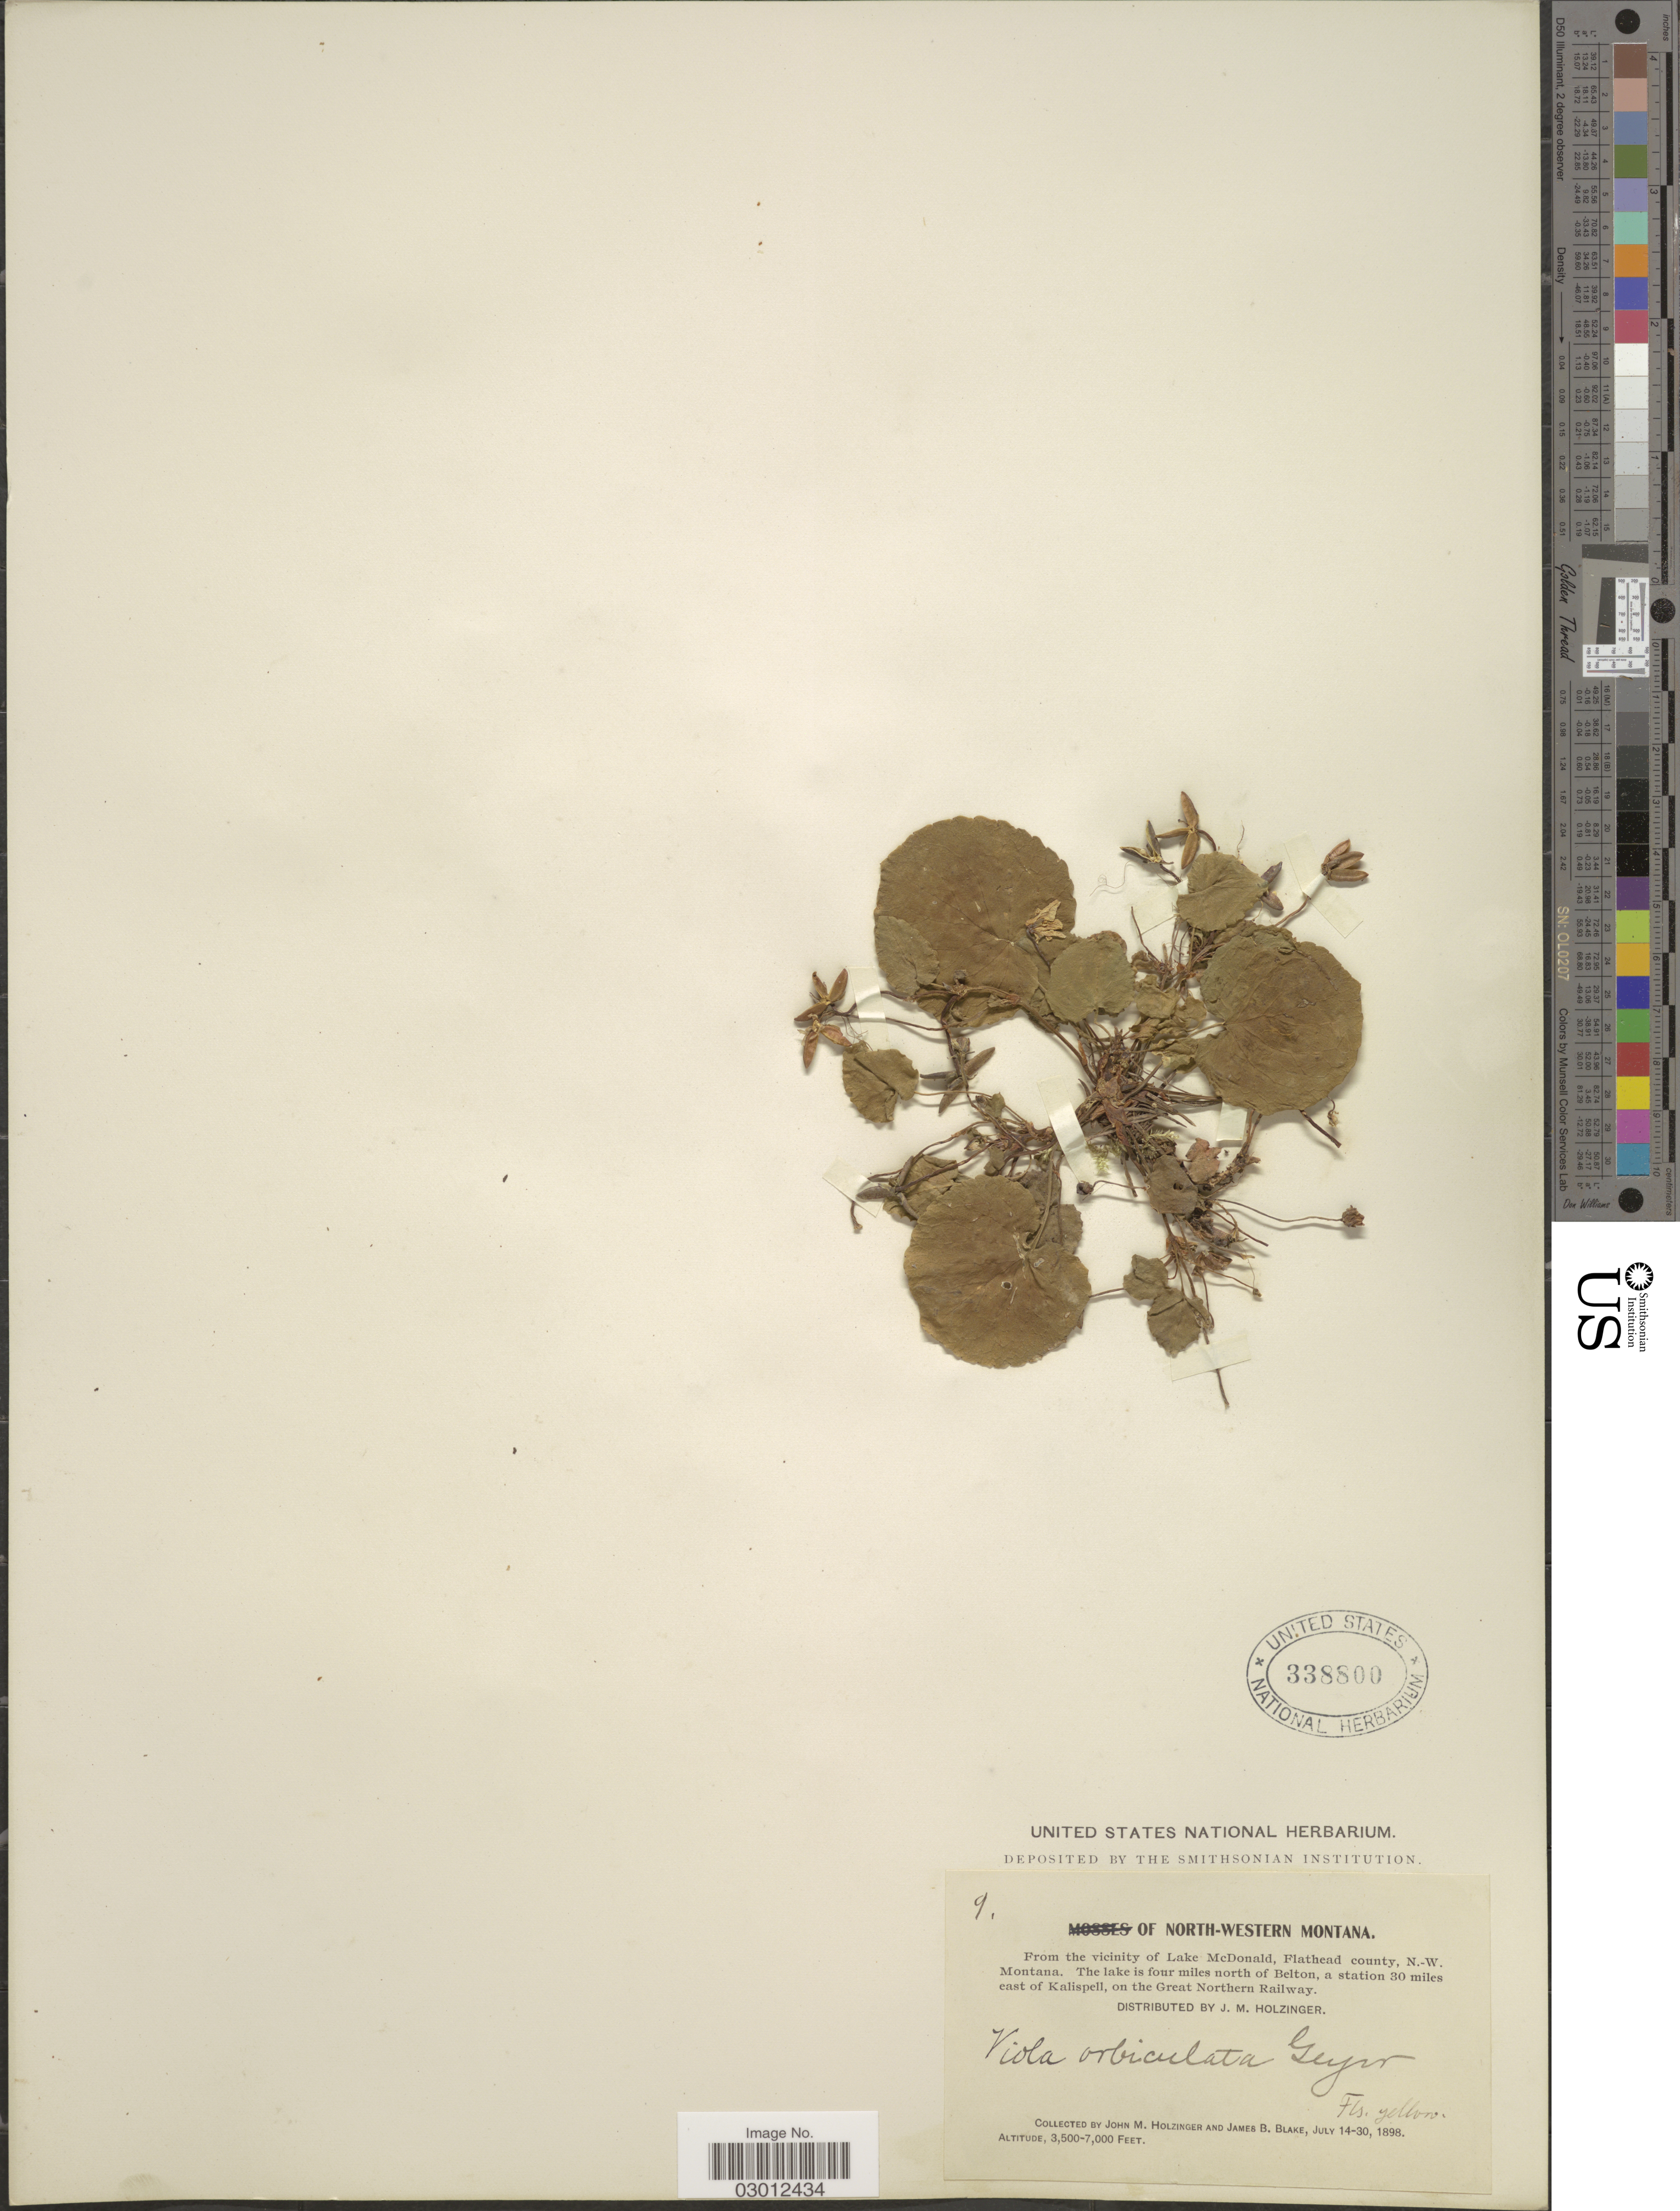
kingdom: Plantae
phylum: Tracheophyta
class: Magnoliopsida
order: Malpighiales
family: Violaceae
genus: Viola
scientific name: Viola orbiculata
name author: Geyer ex Hook.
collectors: J. M. Holzinger & J. B. Blake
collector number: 9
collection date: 1898-07-14/1898-07-30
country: United States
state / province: Montana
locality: North-Western Montana. From the vicinity of Lake McDonald, Flathead county, N.-W. Montana. The lake is four miles north of Belton, a station 30 miles east of Kalispell, on the Great Northern Railway.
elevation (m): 1067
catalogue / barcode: US 338800